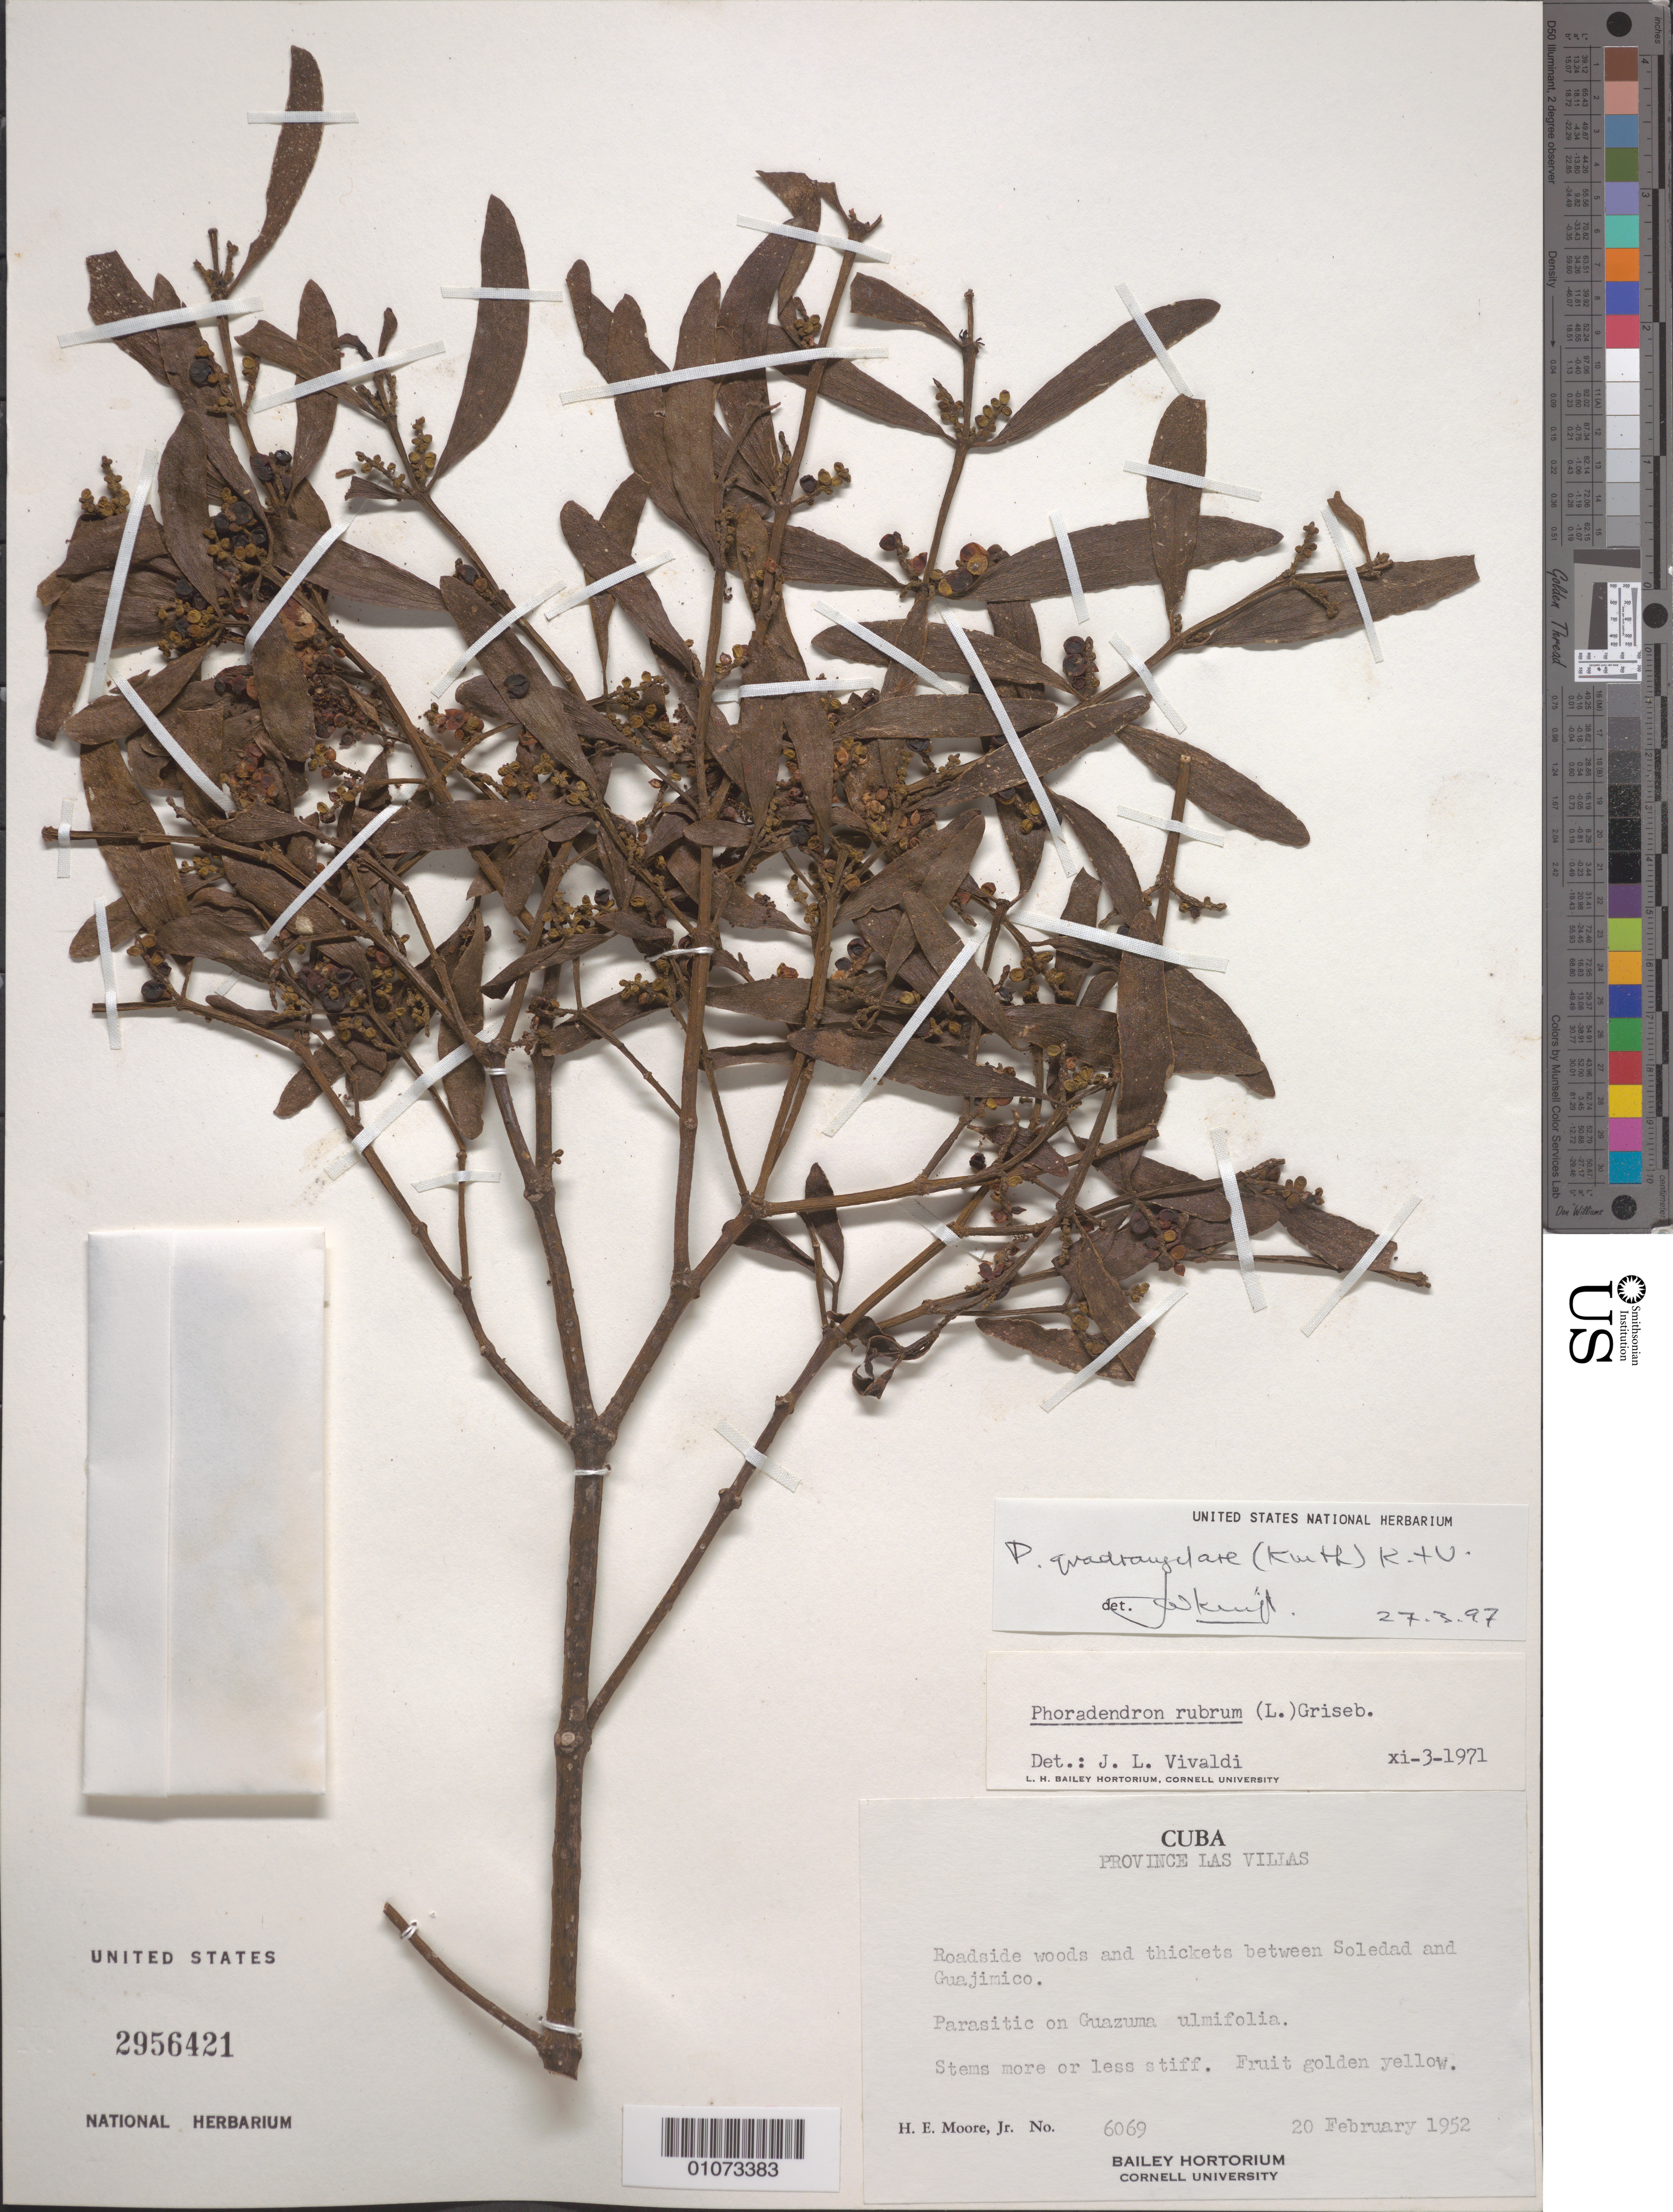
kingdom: Plantae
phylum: Tracheophyta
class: Magnoliopsida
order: Santalales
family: Viscaceae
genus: Phoradendron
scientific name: Phoradendron quadrangulare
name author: (Kunth) Griseb.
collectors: H. E. Moore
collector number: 6069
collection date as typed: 20 Feb 1952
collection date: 1952-02-20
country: Cuba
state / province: Cienfuegos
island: Cuba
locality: Between Soledad and Guajimico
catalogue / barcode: US 2956421